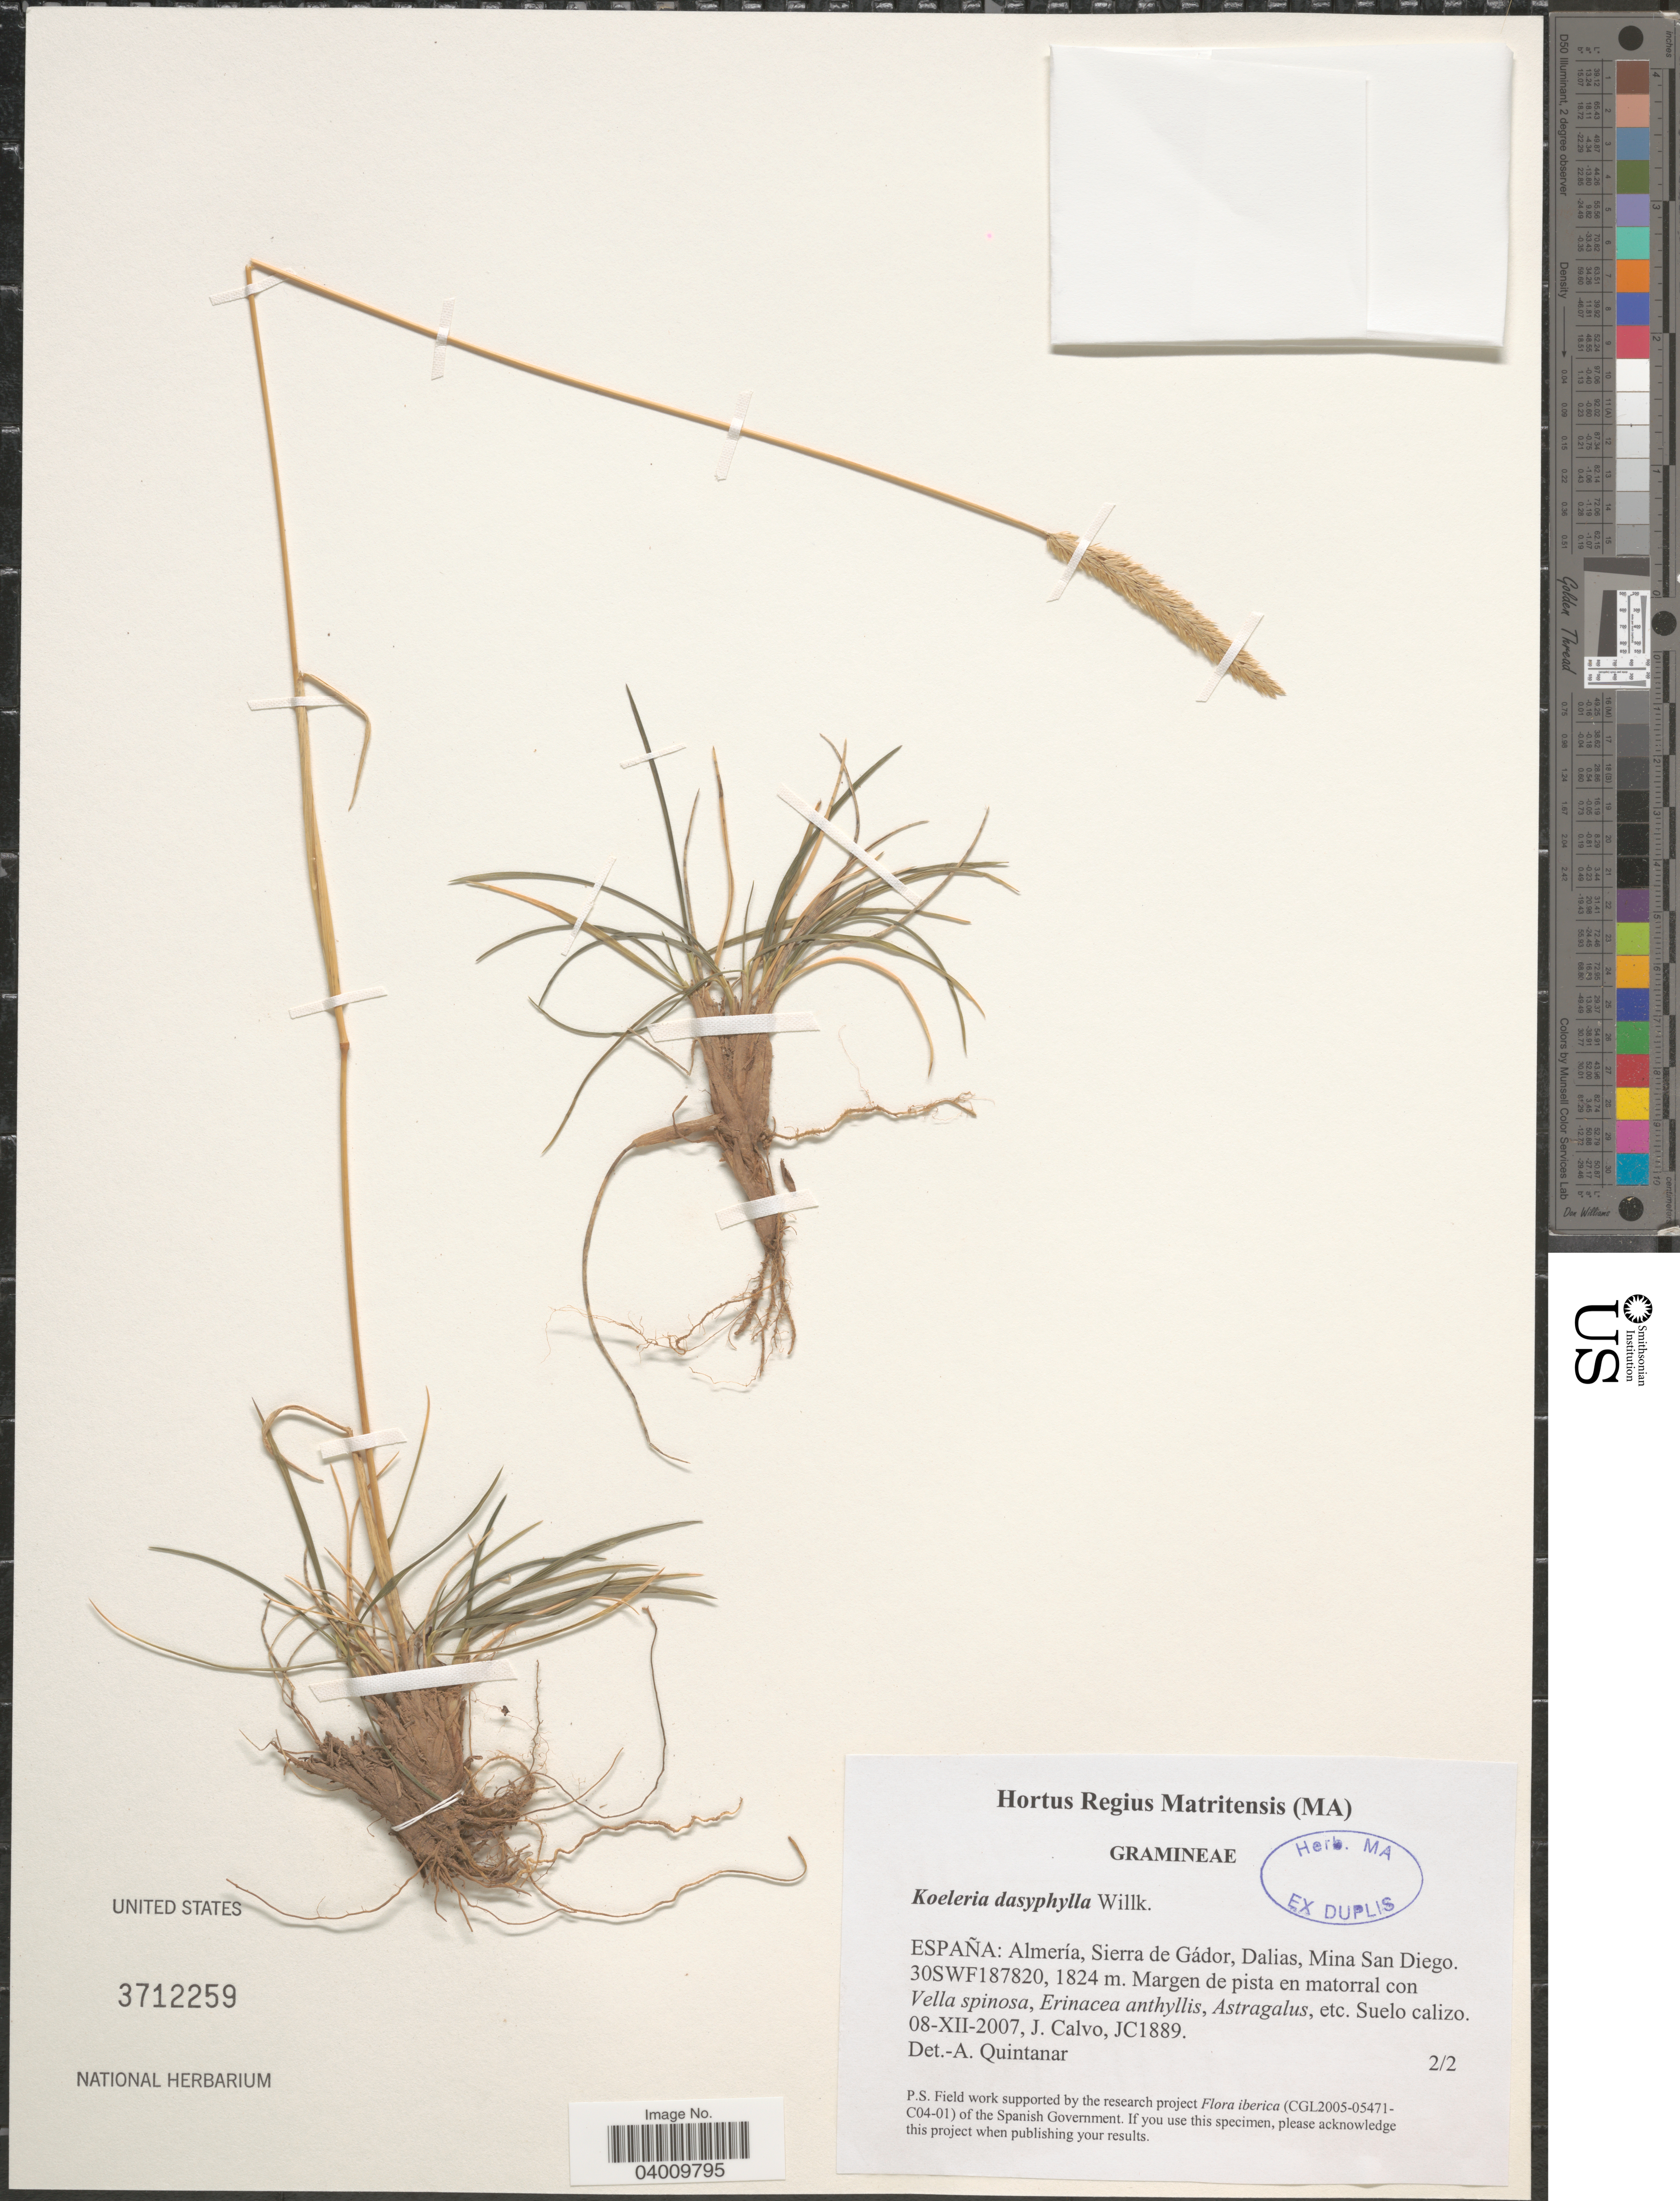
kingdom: Plantae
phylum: Tracheophyta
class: Liliopsida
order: Poales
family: Poaceae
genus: Koeleria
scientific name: Koeleria dasyphylla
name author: Willk.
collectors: J. Calvo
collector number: JC1889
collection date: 2007-12-08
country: Spain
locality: Almería, Sierra de Gádor, Dalias, Mina San Diego. 30SWF187820.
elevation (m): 1824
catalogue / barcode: US 3712259